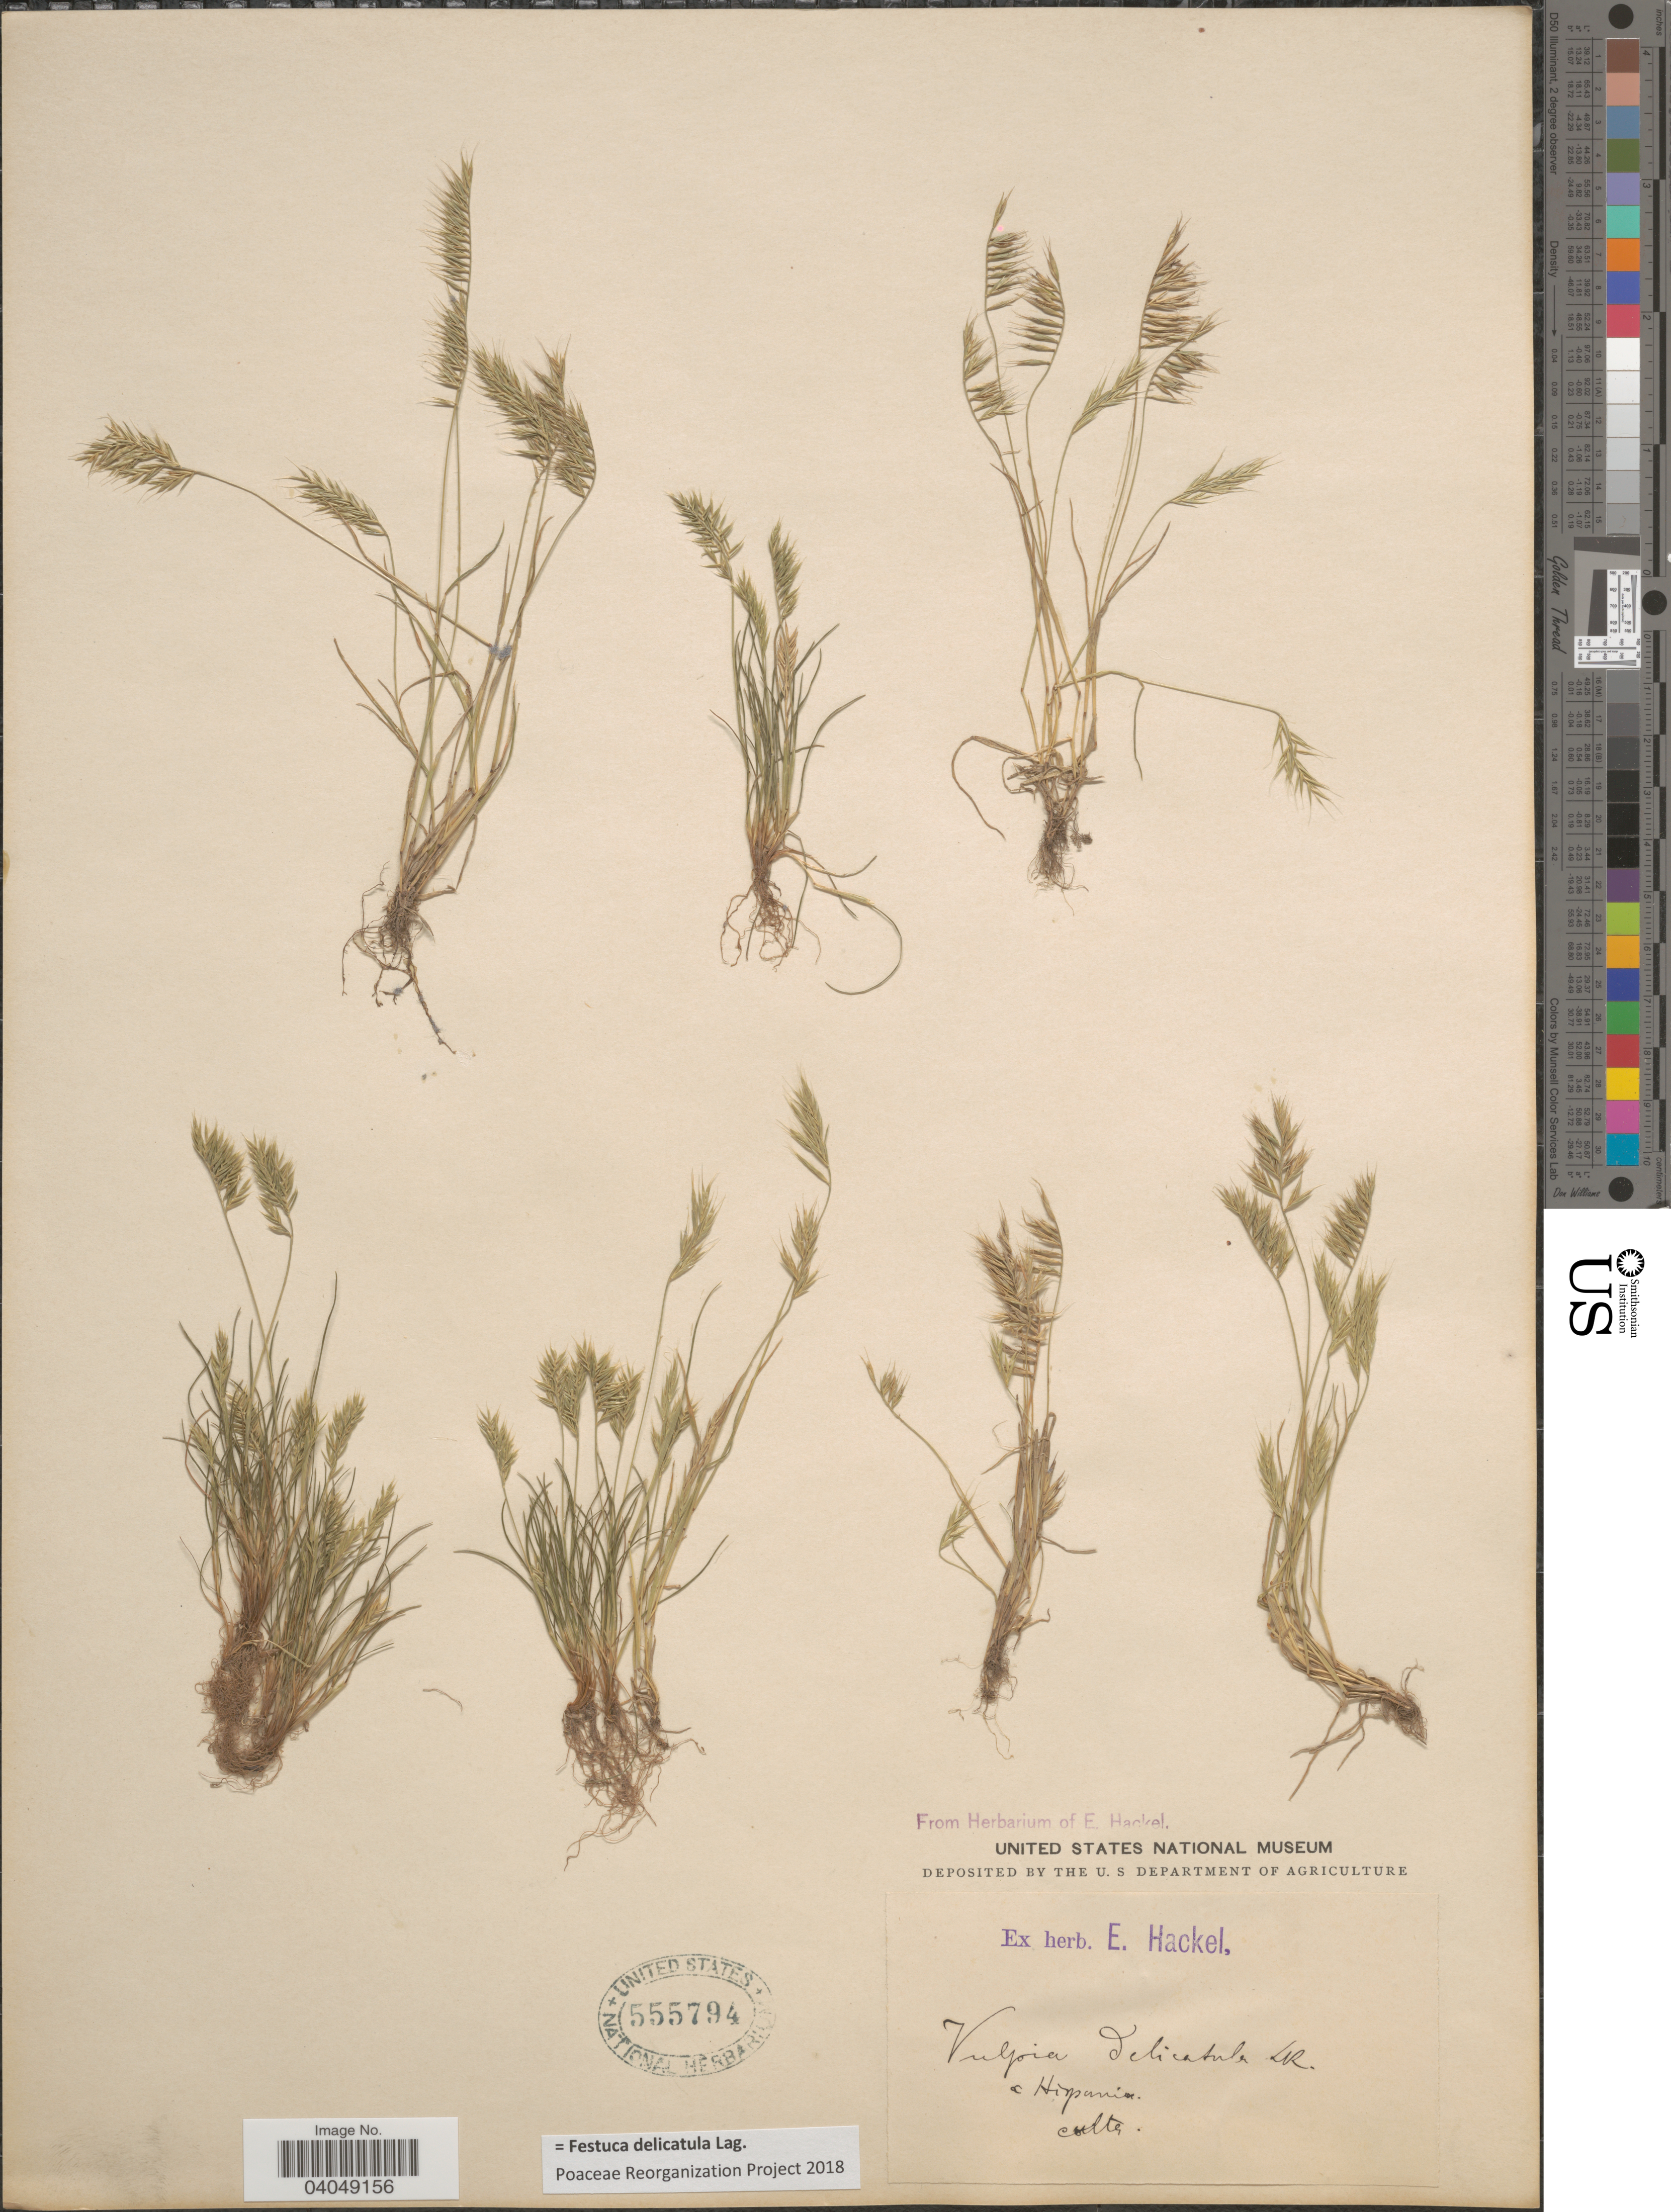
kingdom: Plantae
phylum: Tracheophyta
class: Liliopsida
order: Poales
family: Poaceae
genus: Festuca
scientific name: Festuca delicatula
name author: Lag.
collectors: ex herb. E. Hackel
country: Spain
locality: Hispania.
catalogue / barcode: US 555794